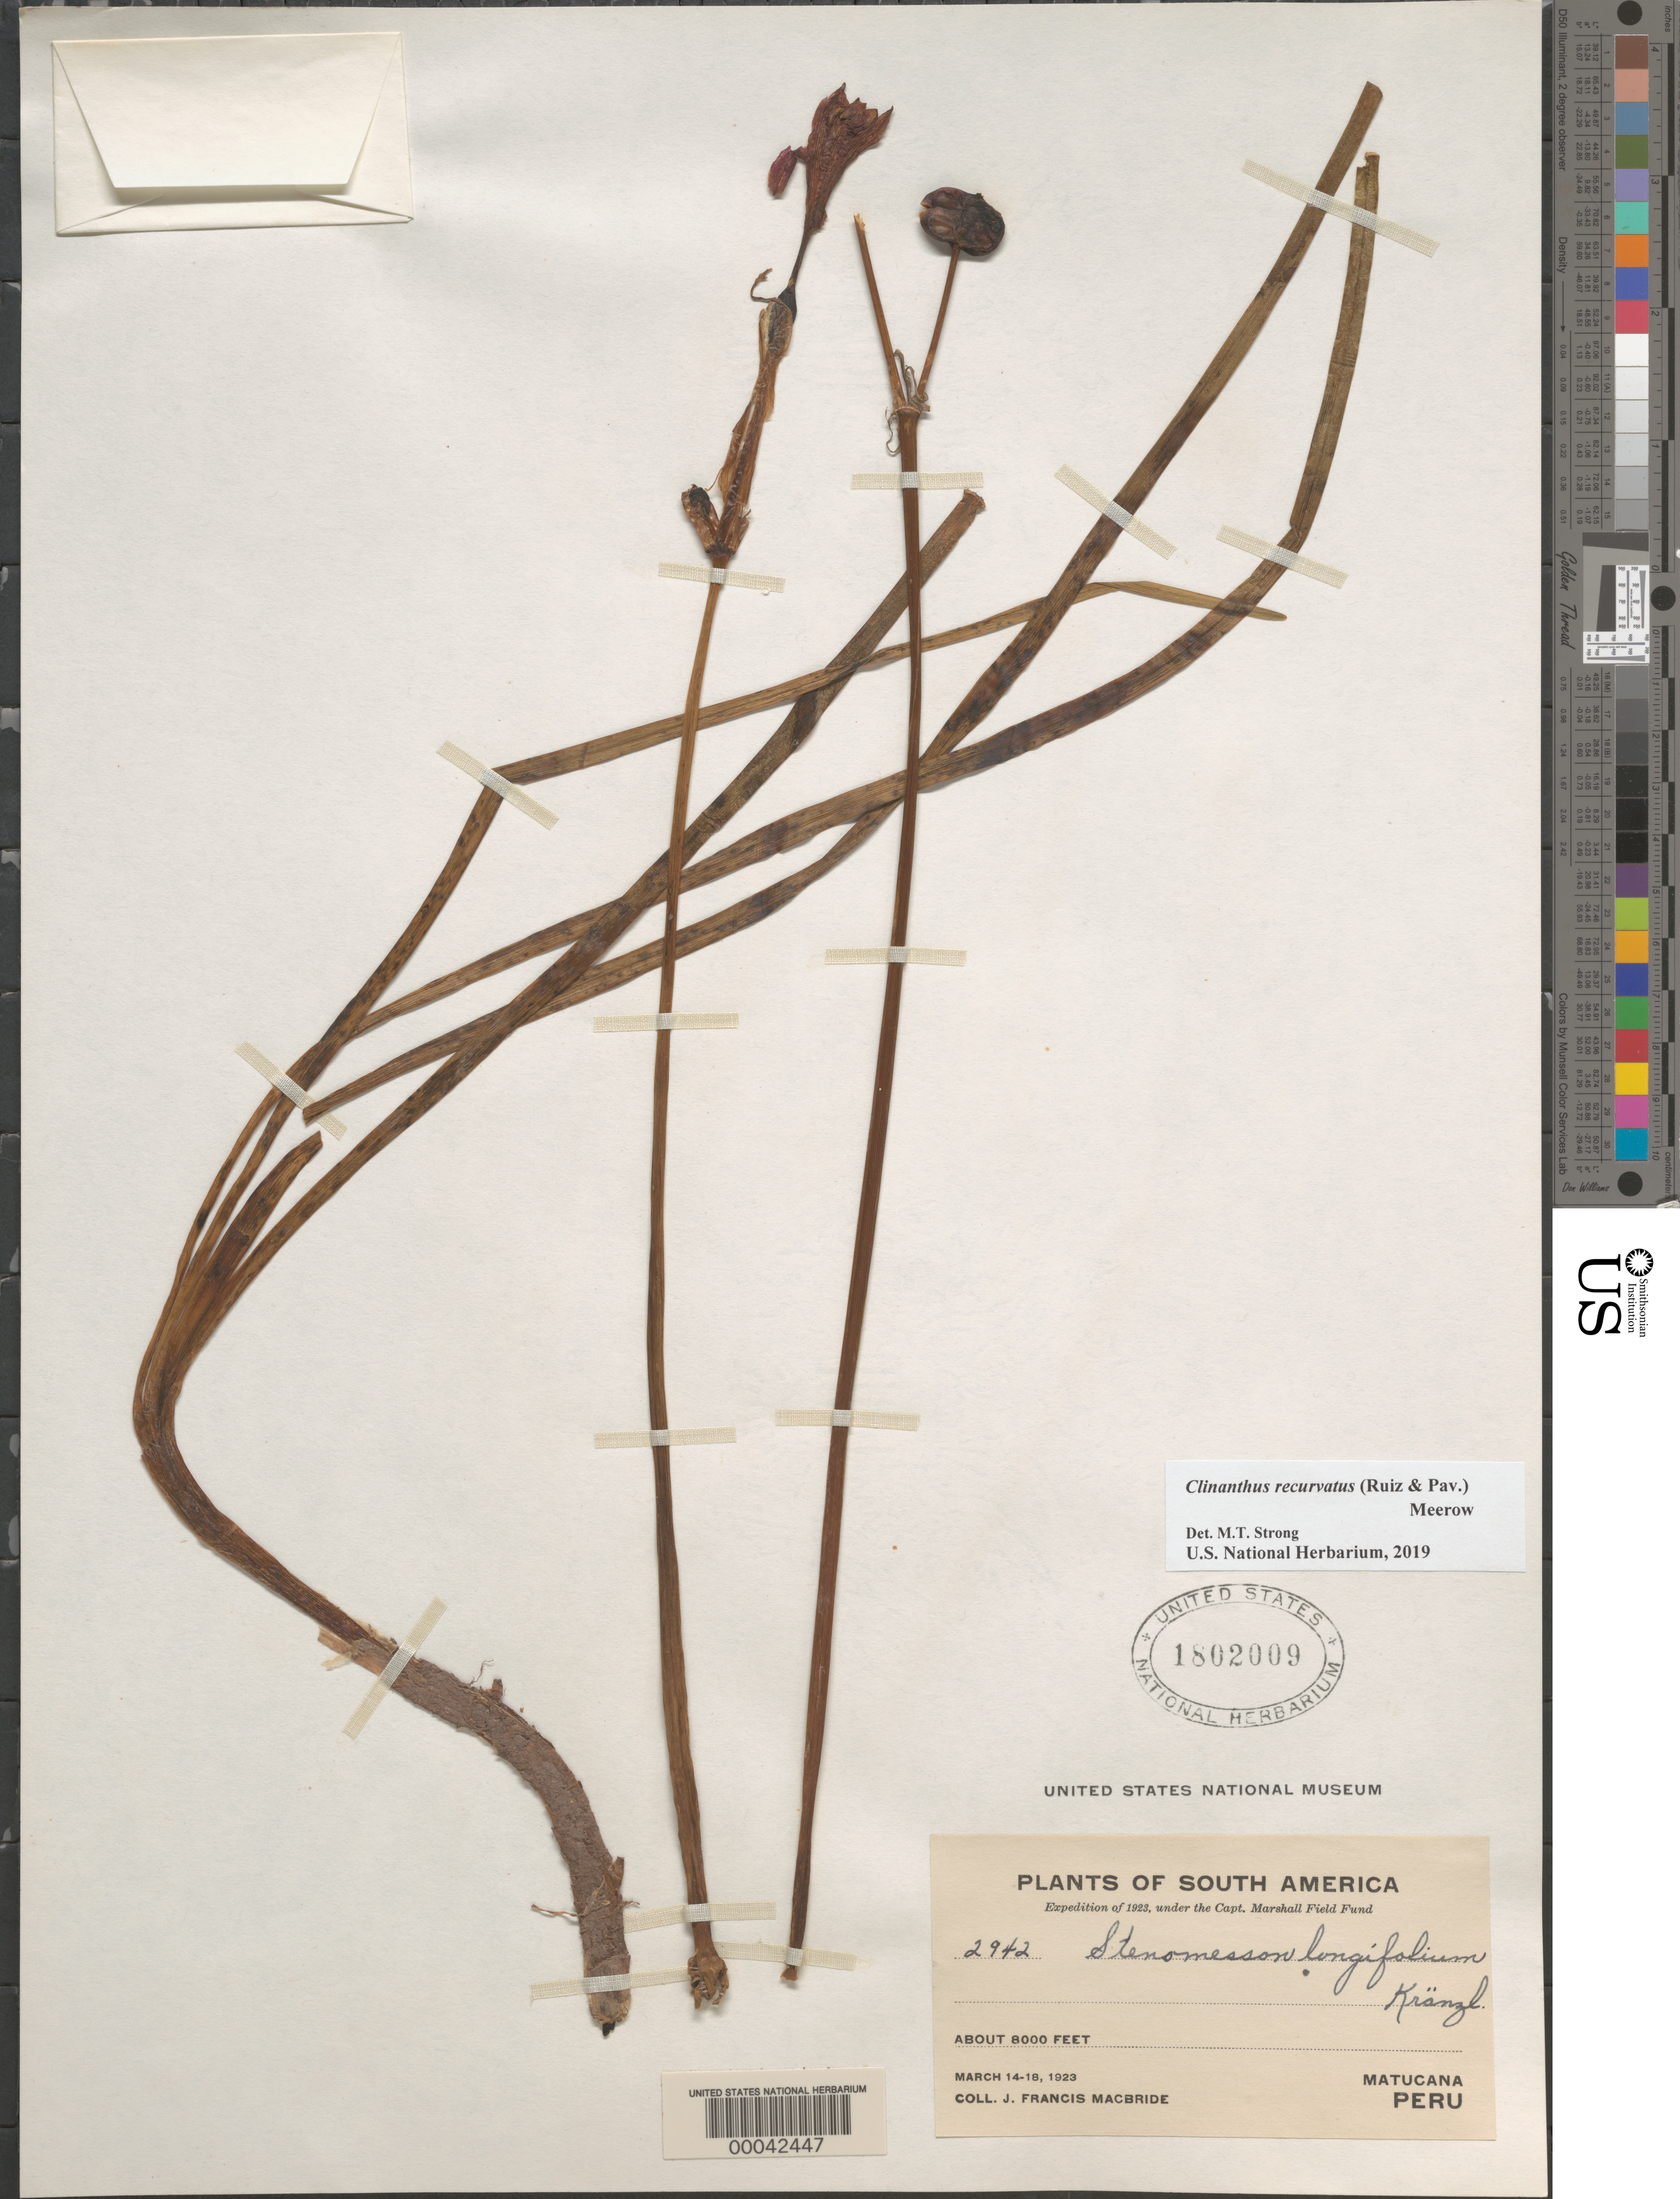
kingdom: Plantae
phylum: Tracheophyta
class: Liliopsida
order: Asparagales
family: Amaryllidaceae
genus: Clinanthus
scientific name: Clinanthus recurvatus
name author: (Ruiz & Pav.) Meerow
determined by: Strong, Mark T., (BOT), Smithsonian Institution - National Museum of Natural History (UNITED STATES)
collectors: J. F. Macbride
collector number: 2942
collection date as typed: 14 Mar 1923 to 18 Mar 1923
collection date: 1923-03-14/1923-03-18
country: Peru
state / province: Lima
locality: Matucana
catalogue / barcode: US 1802009